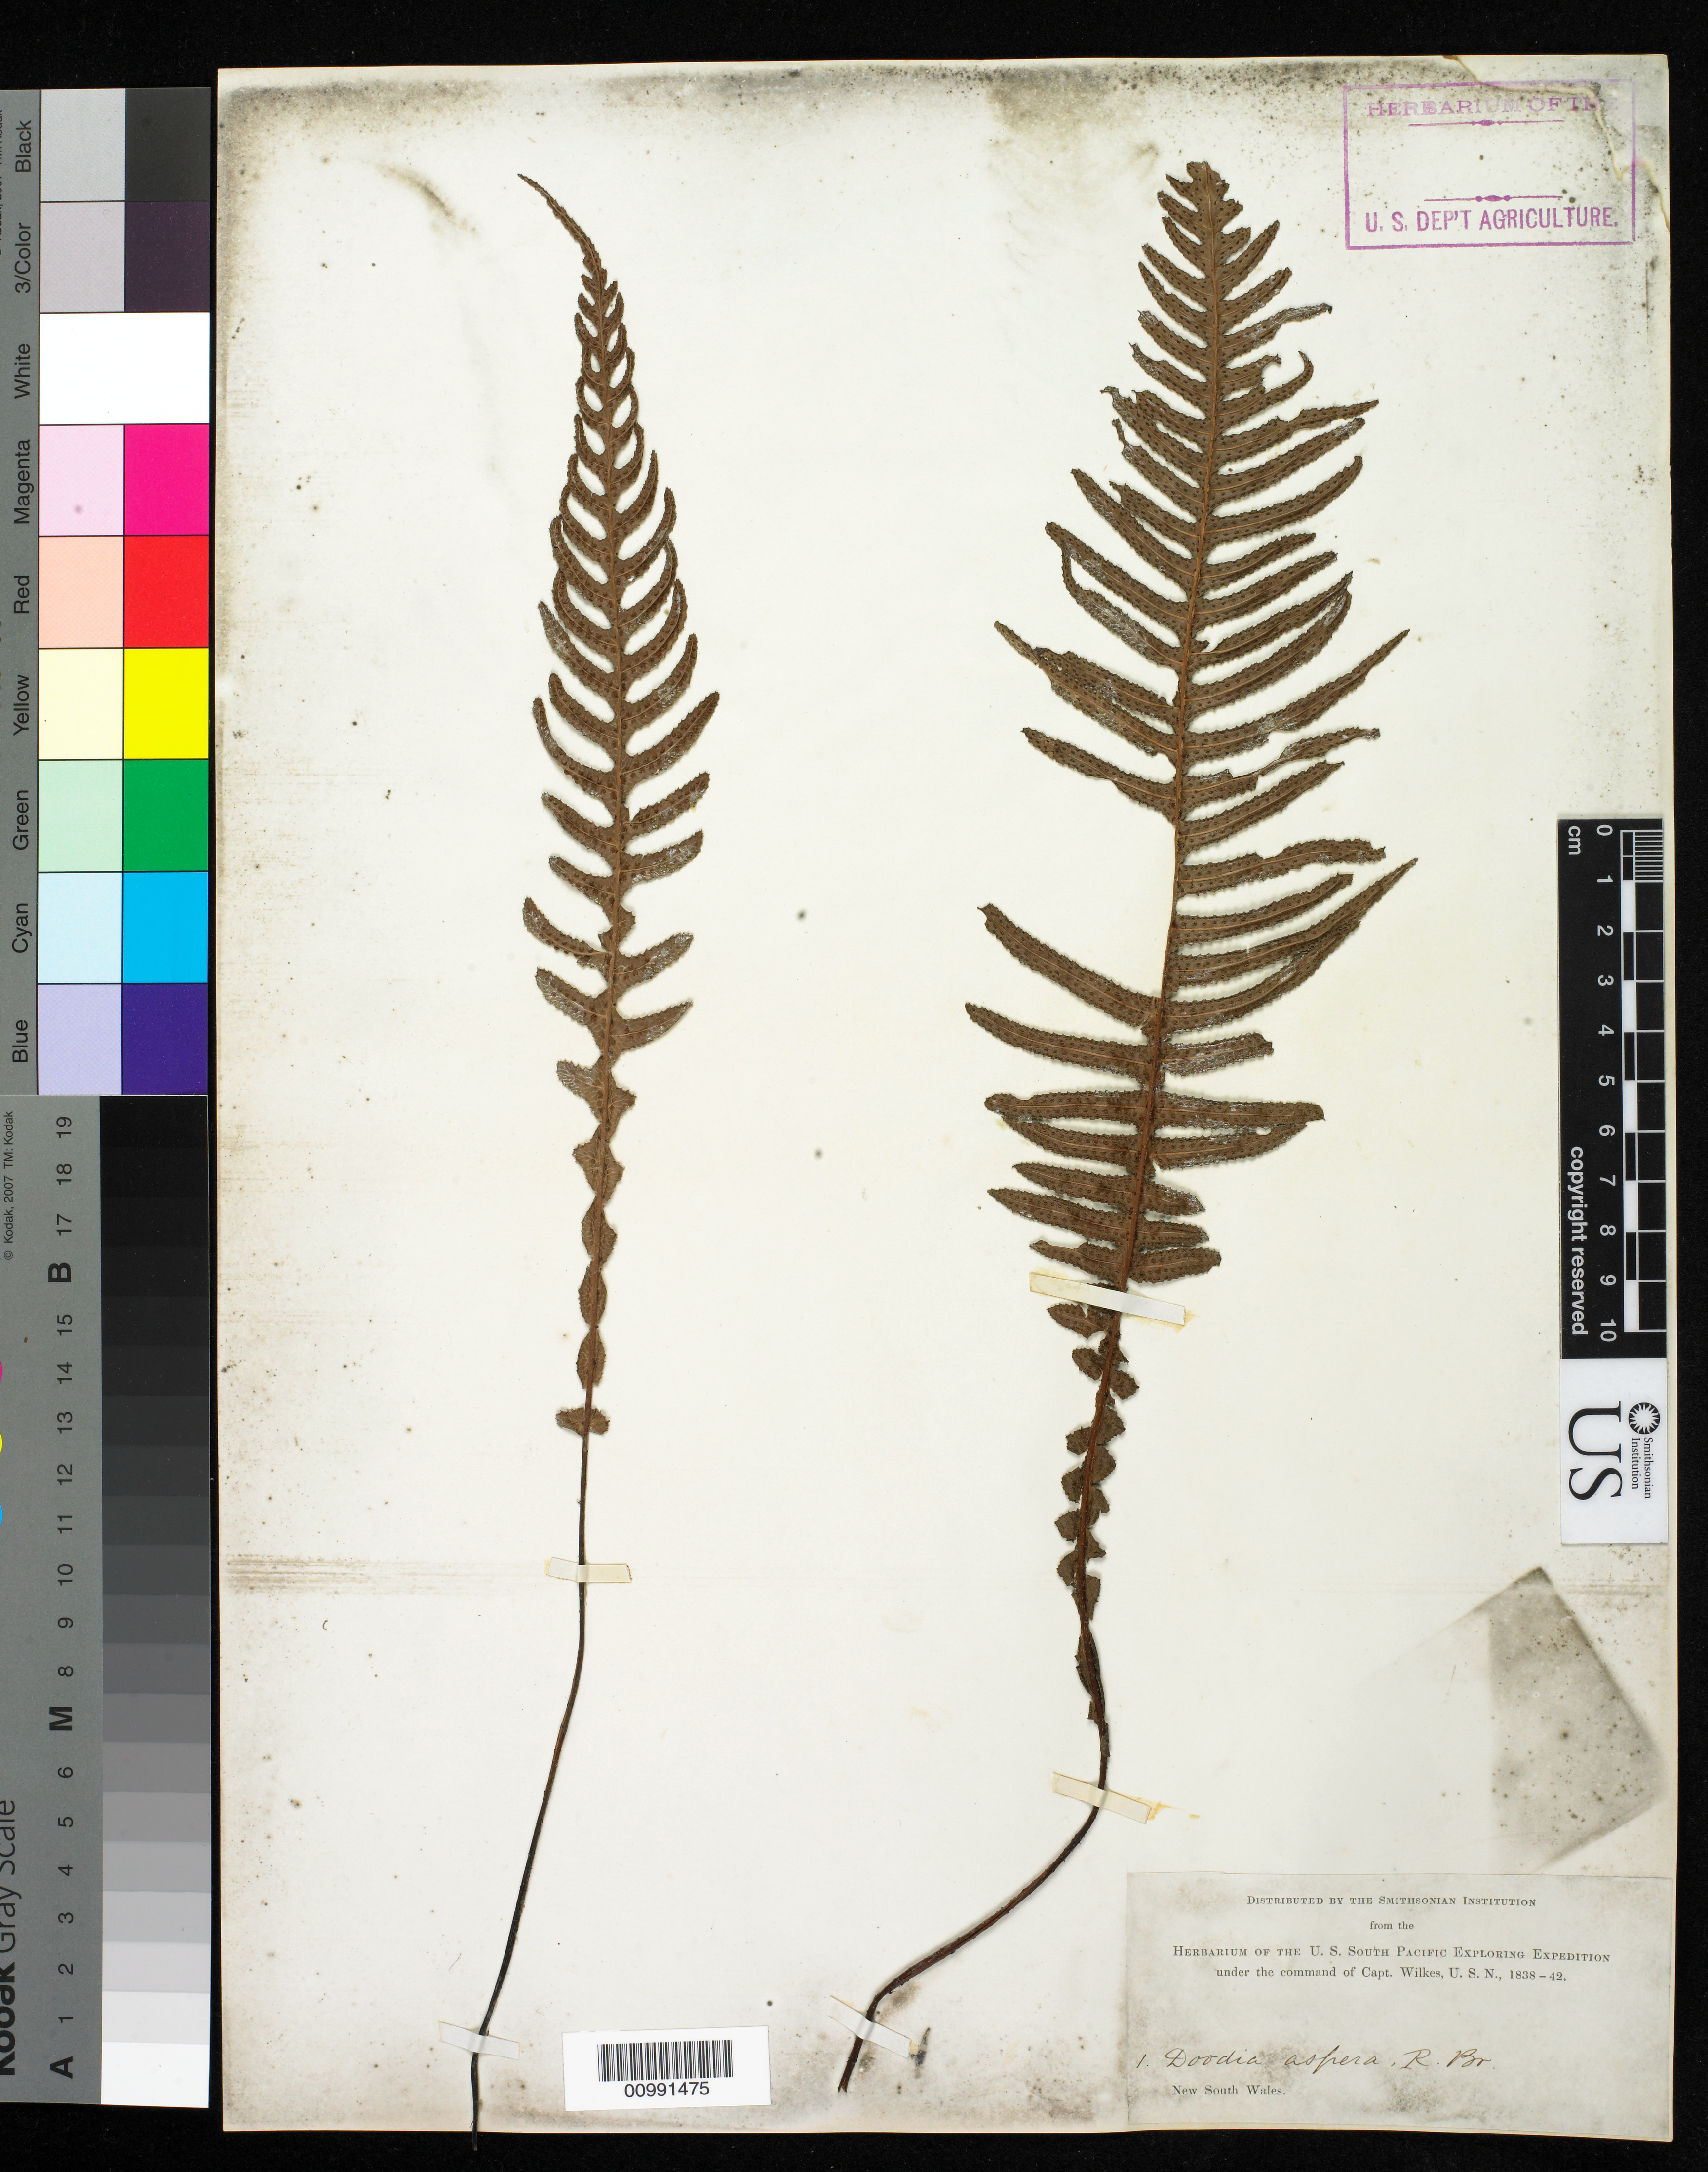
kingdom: Plantae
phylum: Tracheophyta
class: Polypodiopsida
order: Polypodiales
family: Blechnaceae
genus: Blechnum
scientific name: Blechnum neohollandicum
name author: Christenh.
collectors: Wilkes Explor. Exped.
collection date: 1838/1842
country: Australia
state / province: New South Wales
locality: New South Wales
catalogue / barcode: US 98700